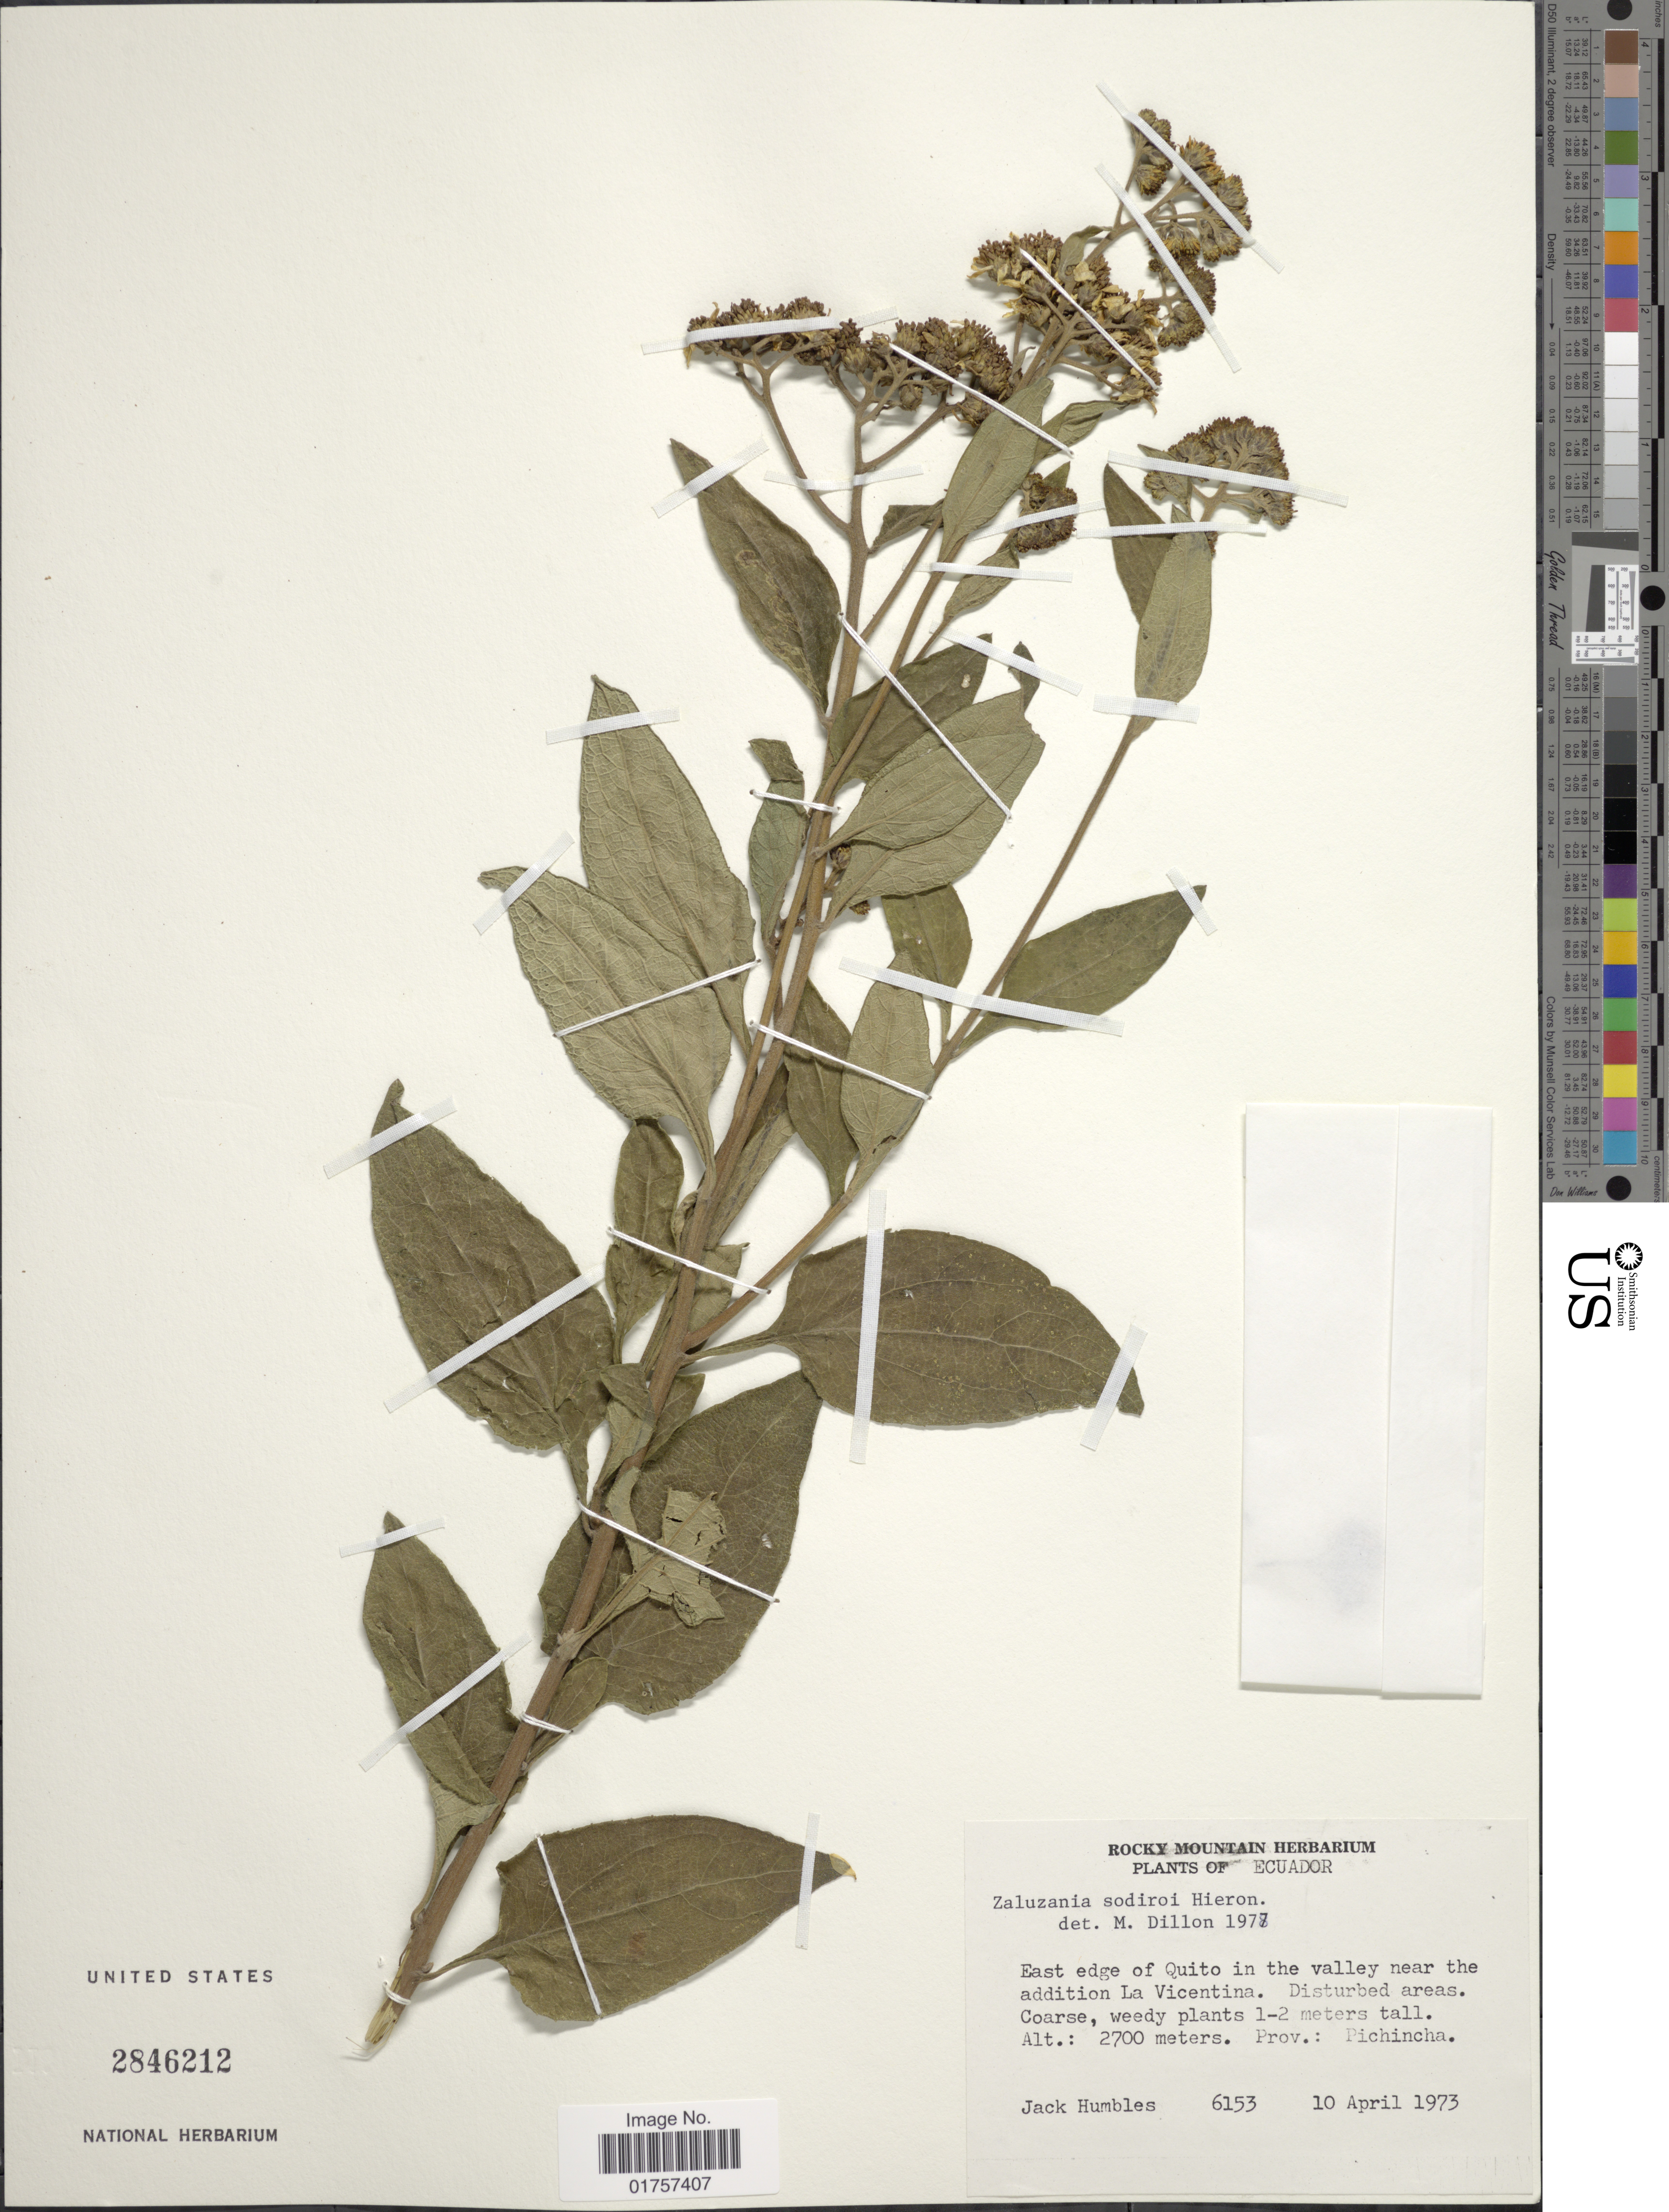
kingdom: Plantae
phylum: Tracheophyta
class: Magnoliopsida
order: Asterales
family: Asteraceae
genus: Kingianthus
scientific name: Kingianthus paniculatus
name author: (Turcz.) H. Rob.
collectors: J. Humbles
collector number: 6153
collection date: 1973-04-10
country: Ecuador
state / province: Pichincha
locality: East edge of Quito in the valley near the addition La Vicentina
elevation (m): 2700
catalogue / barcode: US 2846212